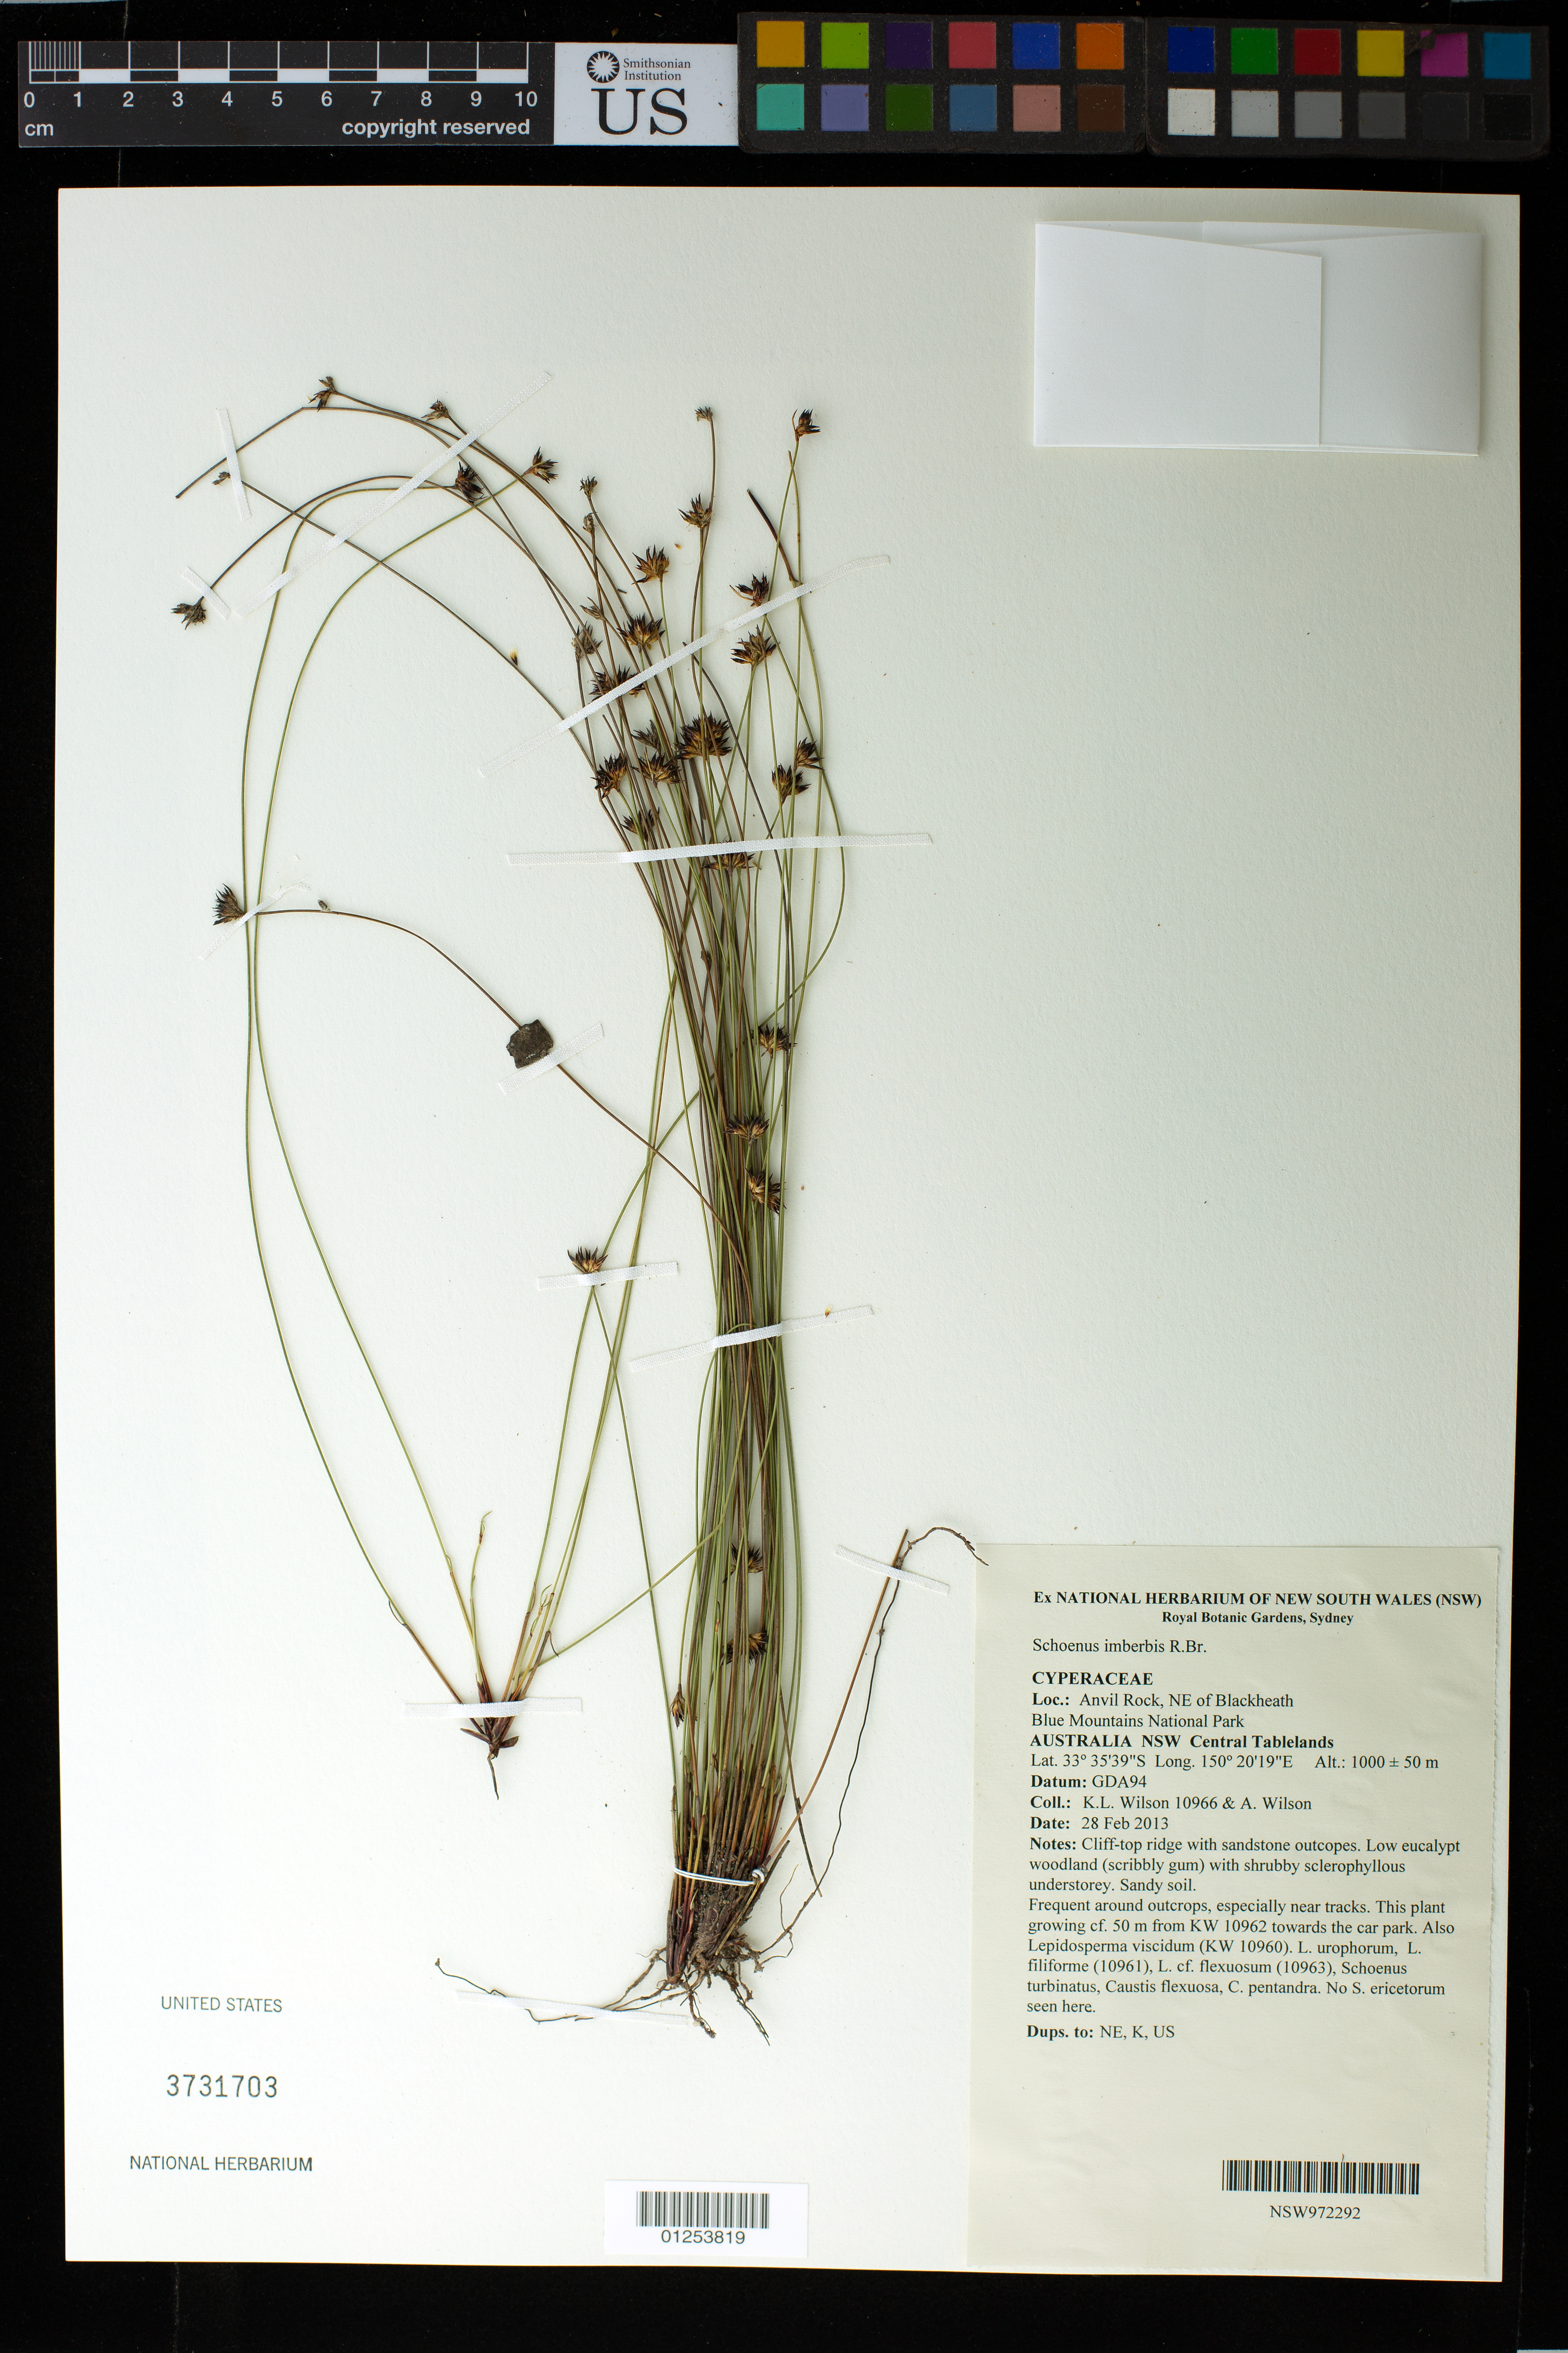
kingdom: Plantae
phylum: Tracheophyta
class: Liliopsida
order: Poales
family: Cyperaceae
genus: Schoenus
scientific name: Schoenus imberbis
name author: R. Br.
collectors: K. L. Wilson & A. Wilson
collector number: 10966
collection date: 2013-02-28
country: Australia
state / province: New South Wales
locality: Anvil Rock, NE of Blackheath Blue Mountains National Park.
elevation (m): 1000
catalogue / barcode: US 3731703